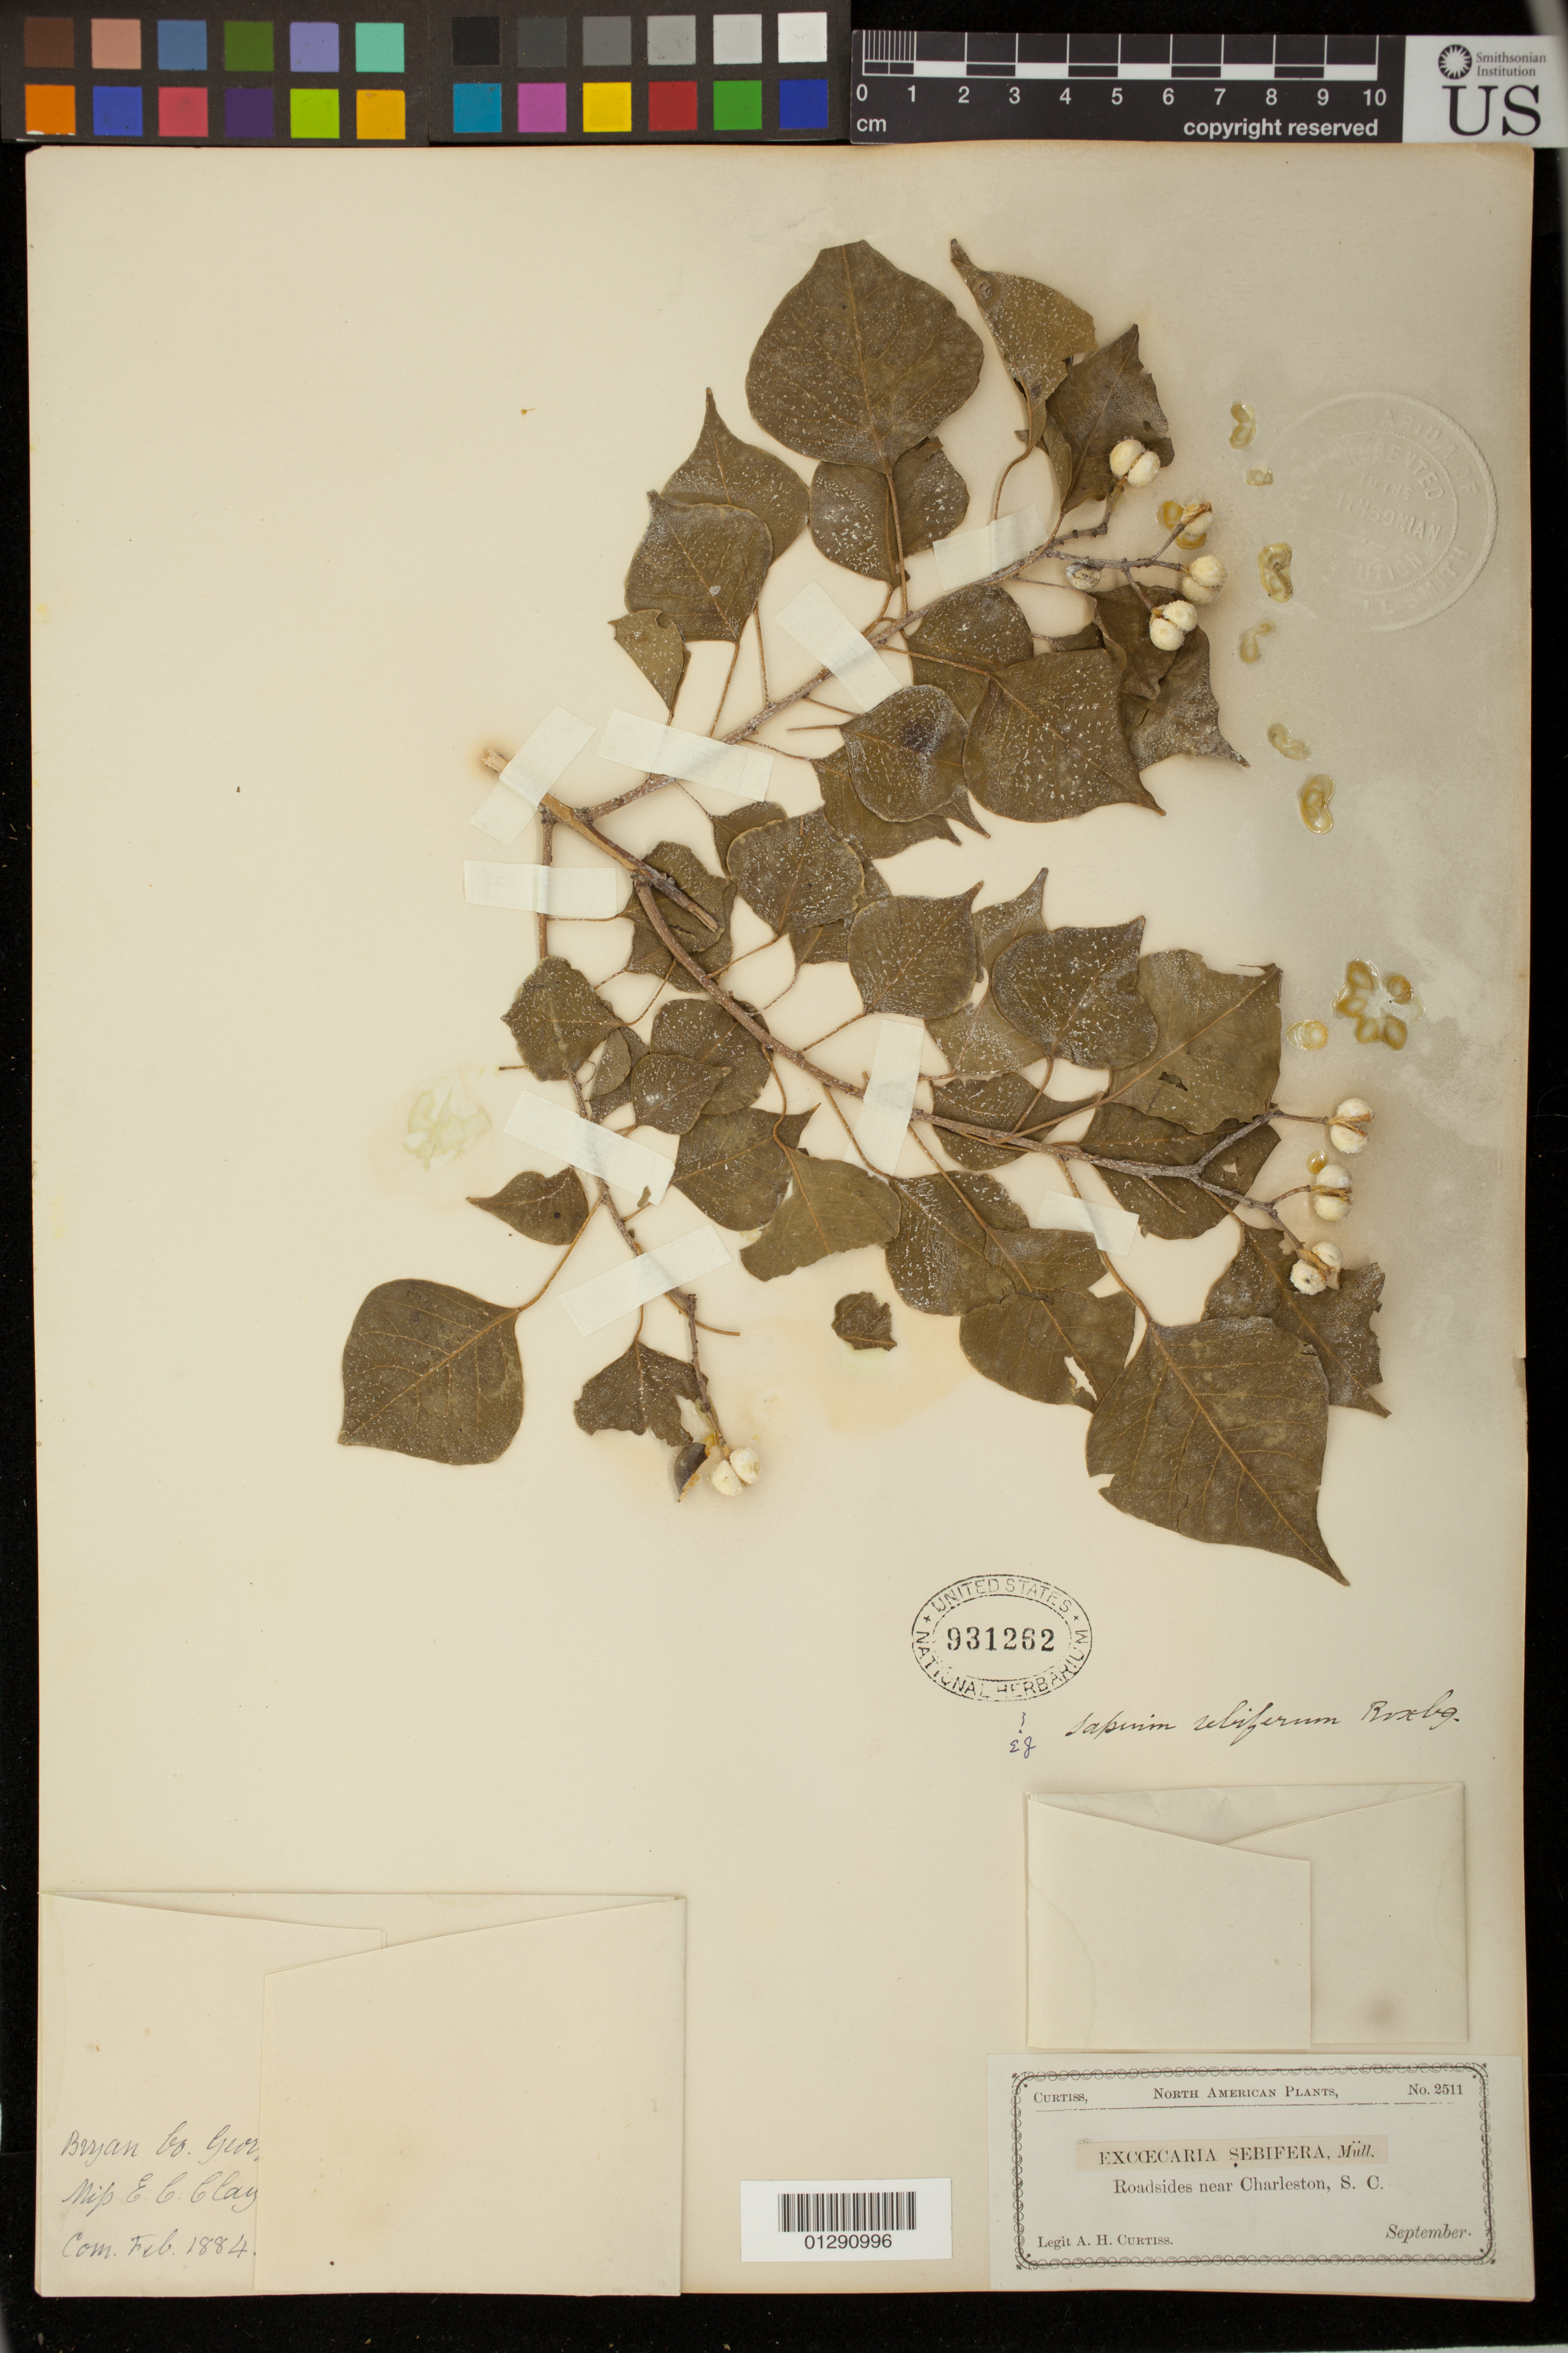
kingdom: Plantae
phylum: Tracheophyta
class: Magnoliopsida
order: Malpighiales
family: Euphorbiaceae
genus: Sapium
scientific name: Sapium sebiferum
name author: (L.) Roxb.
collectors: A. H. Curtiss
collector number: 2511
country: United States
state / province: South Carolina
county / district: Charleston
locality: Roadsides near Charleston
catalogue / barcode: US 931262